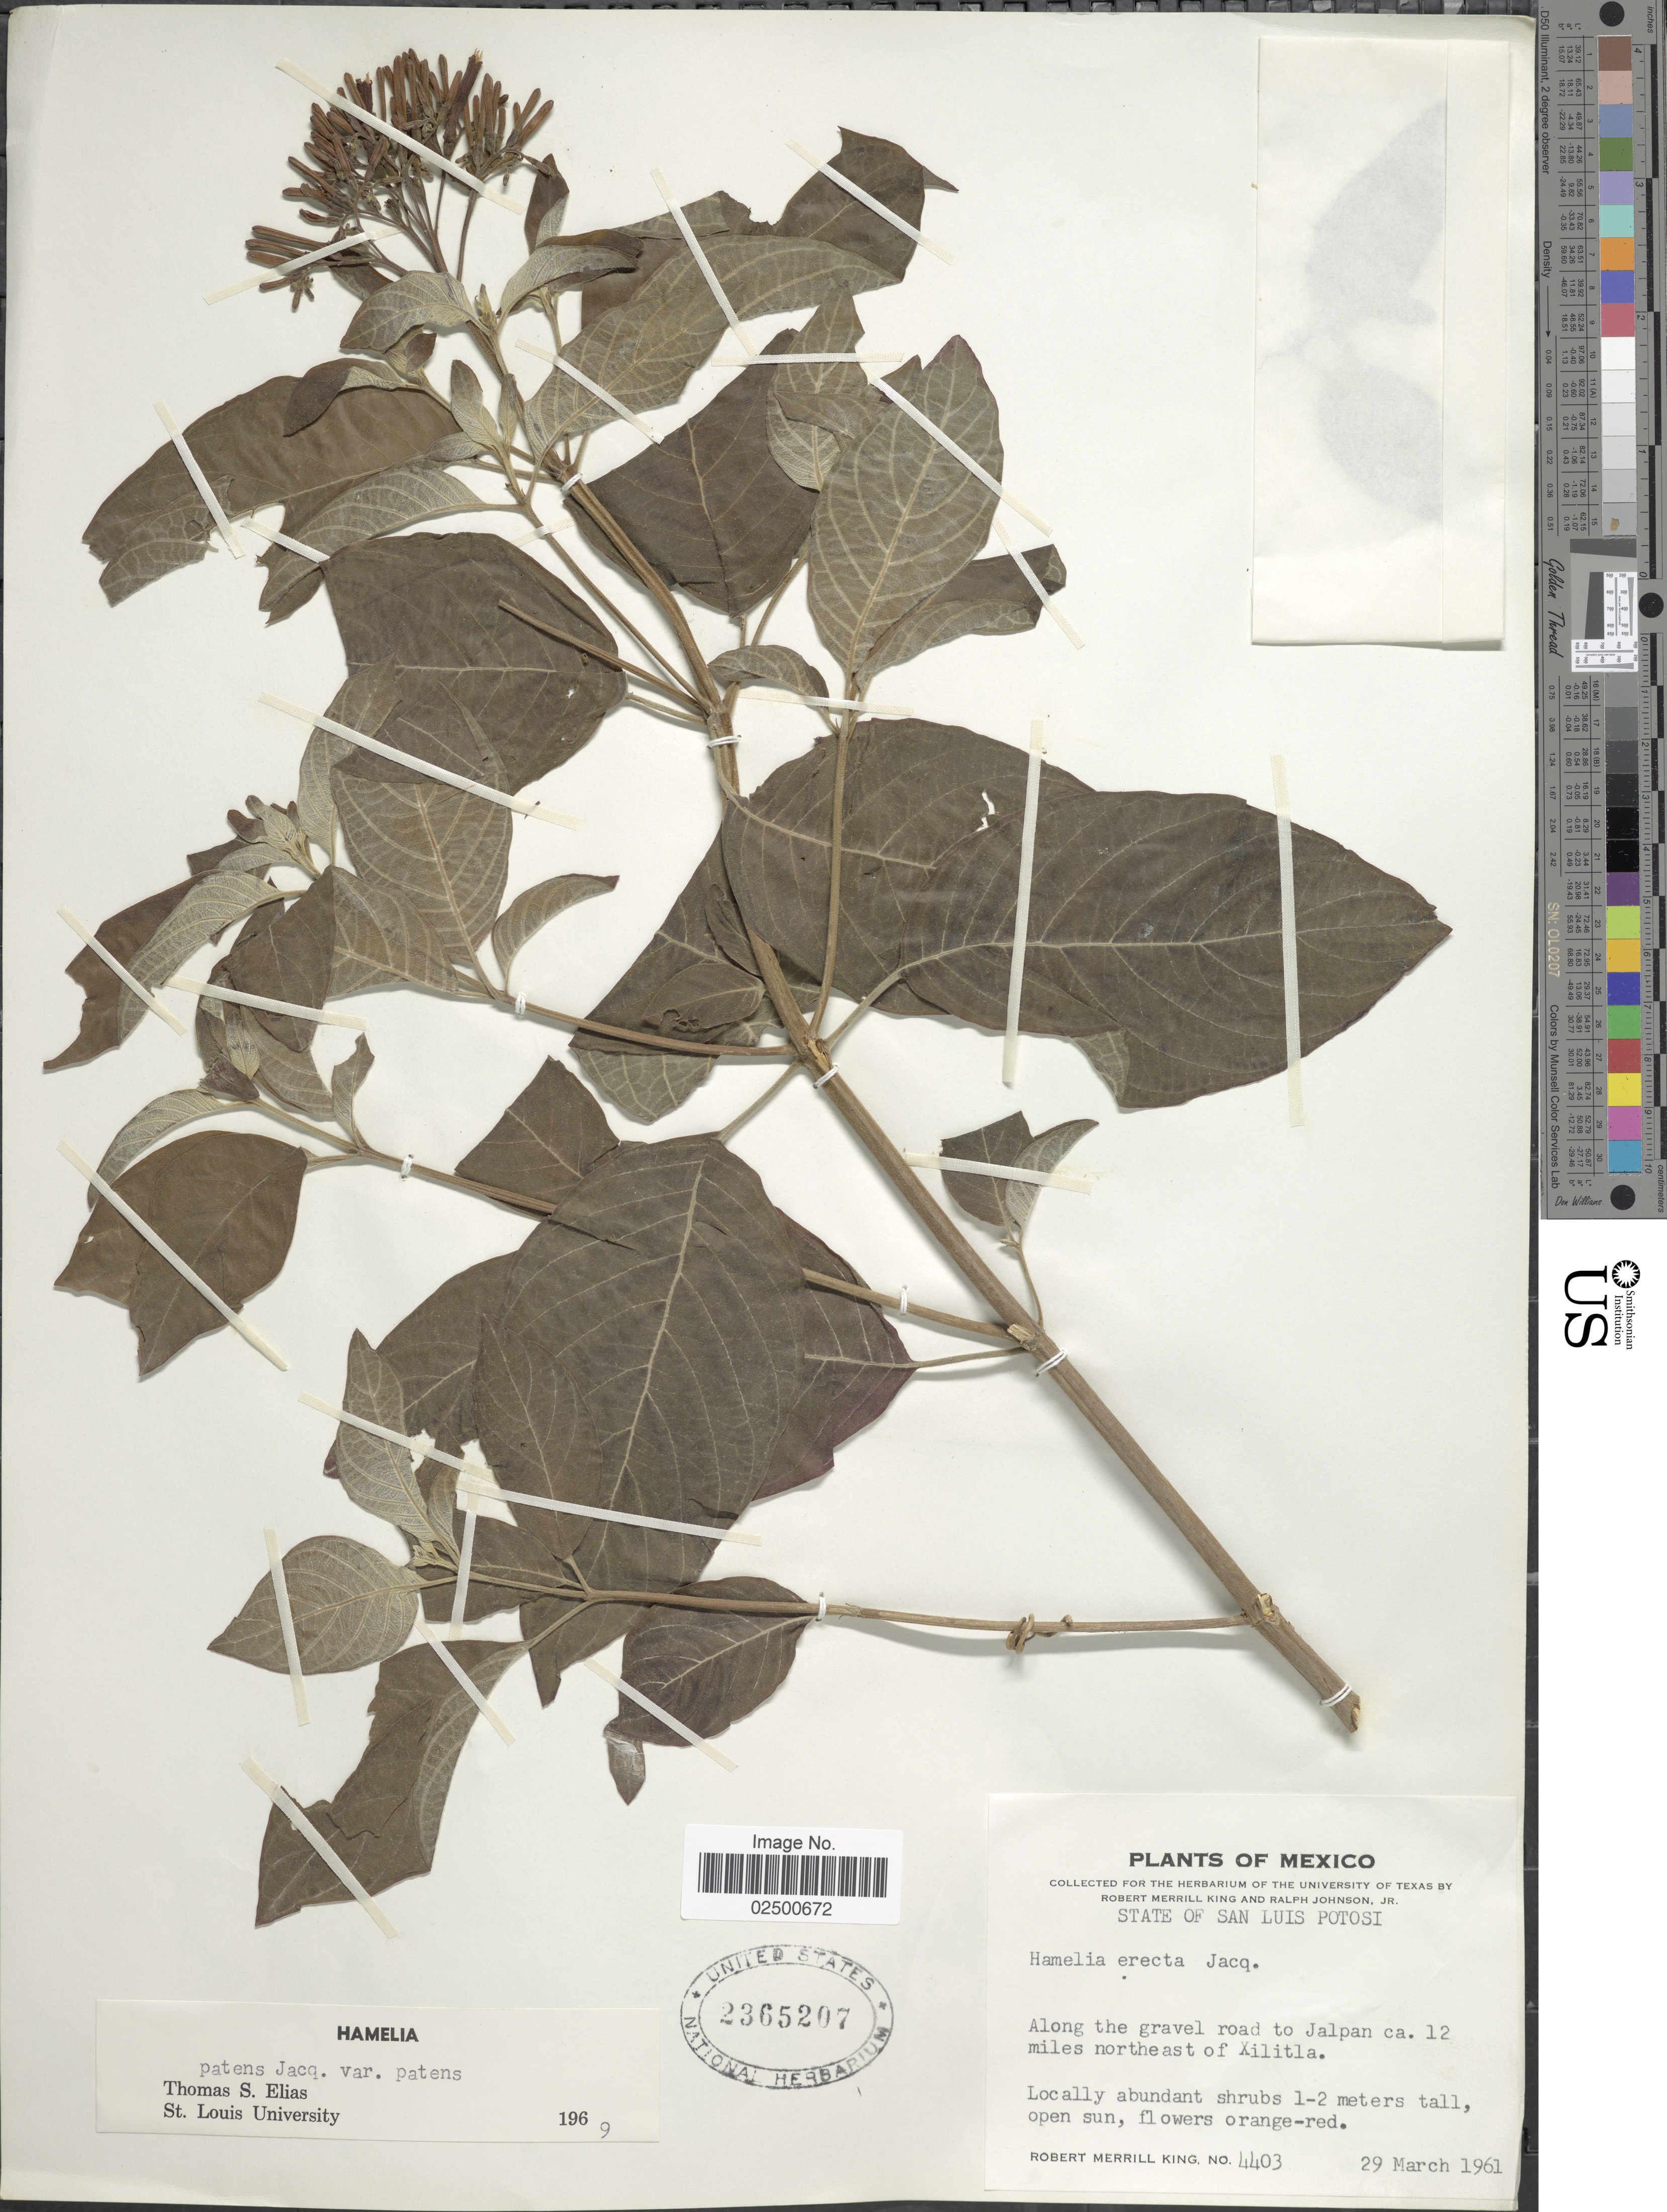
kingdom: Plantae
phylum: Tracheophyta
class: Magnoliopsida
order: Gentianales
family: Rubiaceae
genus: Hamelia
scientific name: Hamelia patens var. patens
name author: Jacq.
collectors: R. M. King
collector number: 4403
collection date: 1961-03-29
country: Mexico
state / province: San Luis Potosí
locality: Along the gravel road to Jalpan ca. 12 miles northeast of Xilitla.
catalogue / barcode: US 2365207